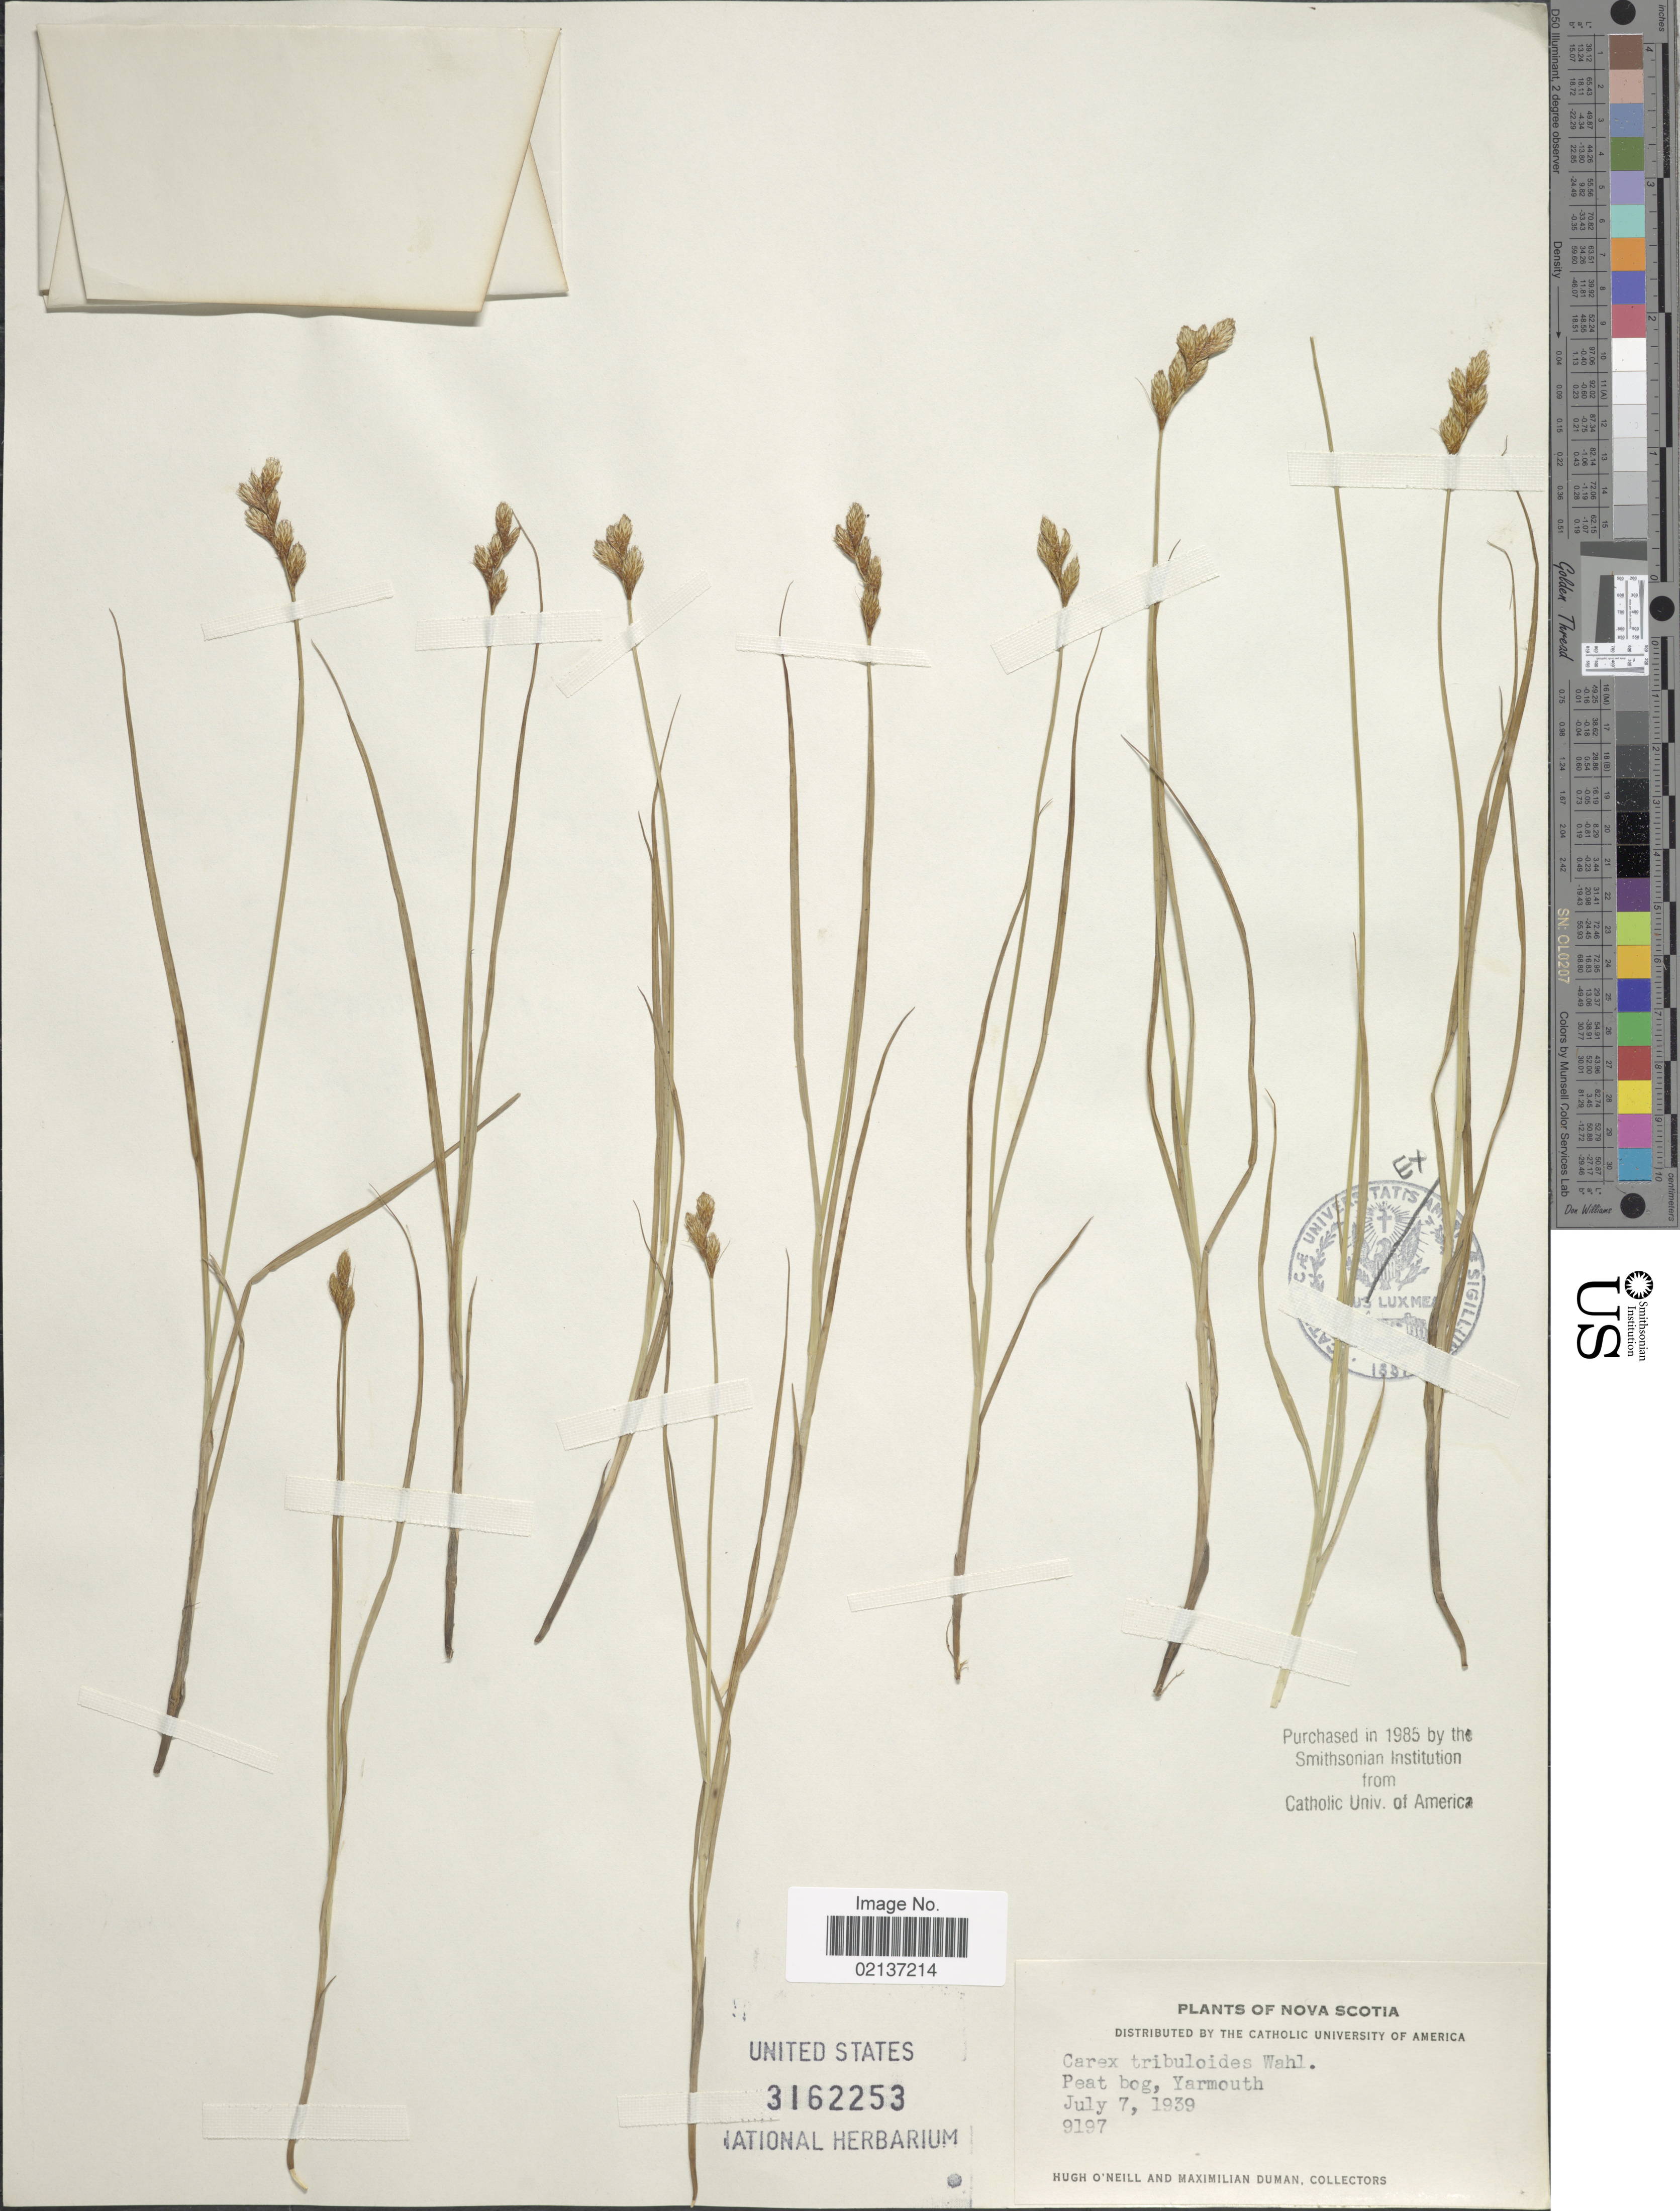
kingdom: Plantae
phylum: Tracheophyta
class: Liliopsida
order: Poales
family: Cyperaceae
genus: Carex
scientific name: Carex tribuloides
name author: Wahlenb.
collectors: H. O'Neill & M. Duman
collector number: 9197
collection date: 1939-07-07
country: Canada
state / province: Nova Scotia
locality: Peat bog, Yarmouth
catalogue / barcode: US 3162253